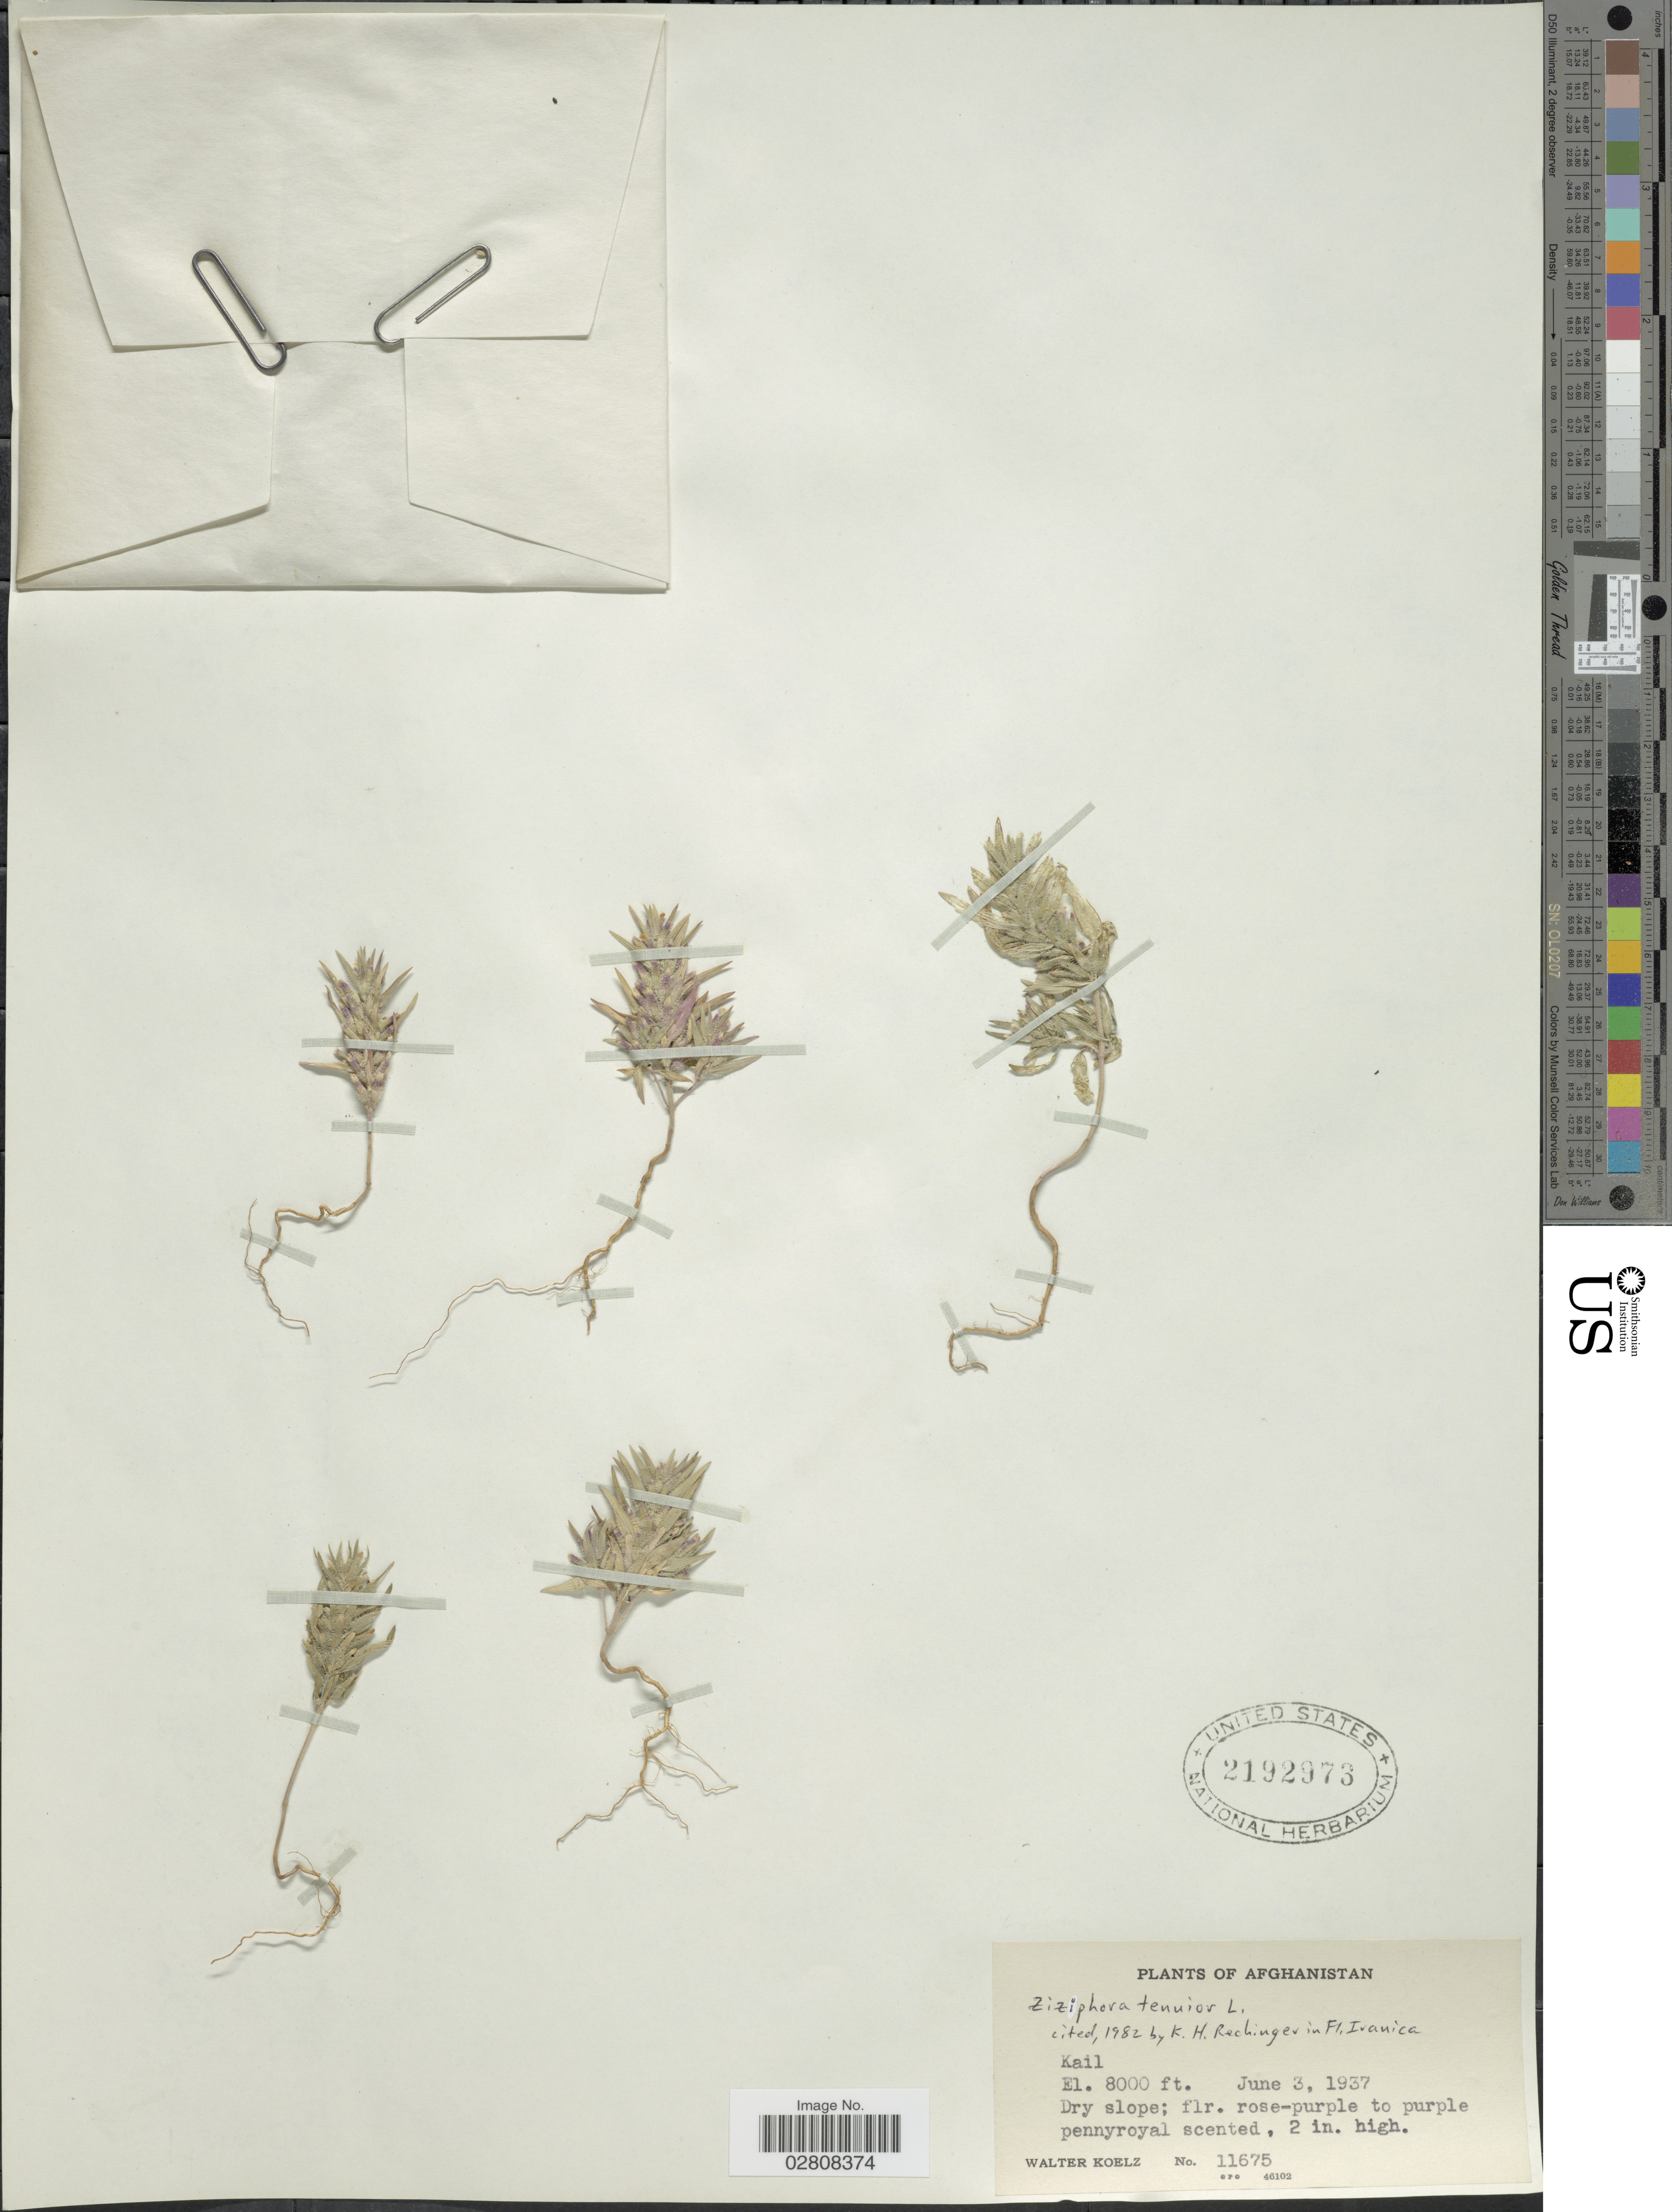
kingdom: Plantae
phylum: Tracheophyta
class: Magnoliopsida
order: Lamiales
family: Lamiaceae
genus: Ziziphora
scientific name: Ziziphora tenuior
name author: L.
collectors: W. N. Koelz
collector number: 11675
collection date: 1937-06-03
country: Afghanistan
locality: Kail.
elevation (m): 2438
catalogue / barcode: US 2192973